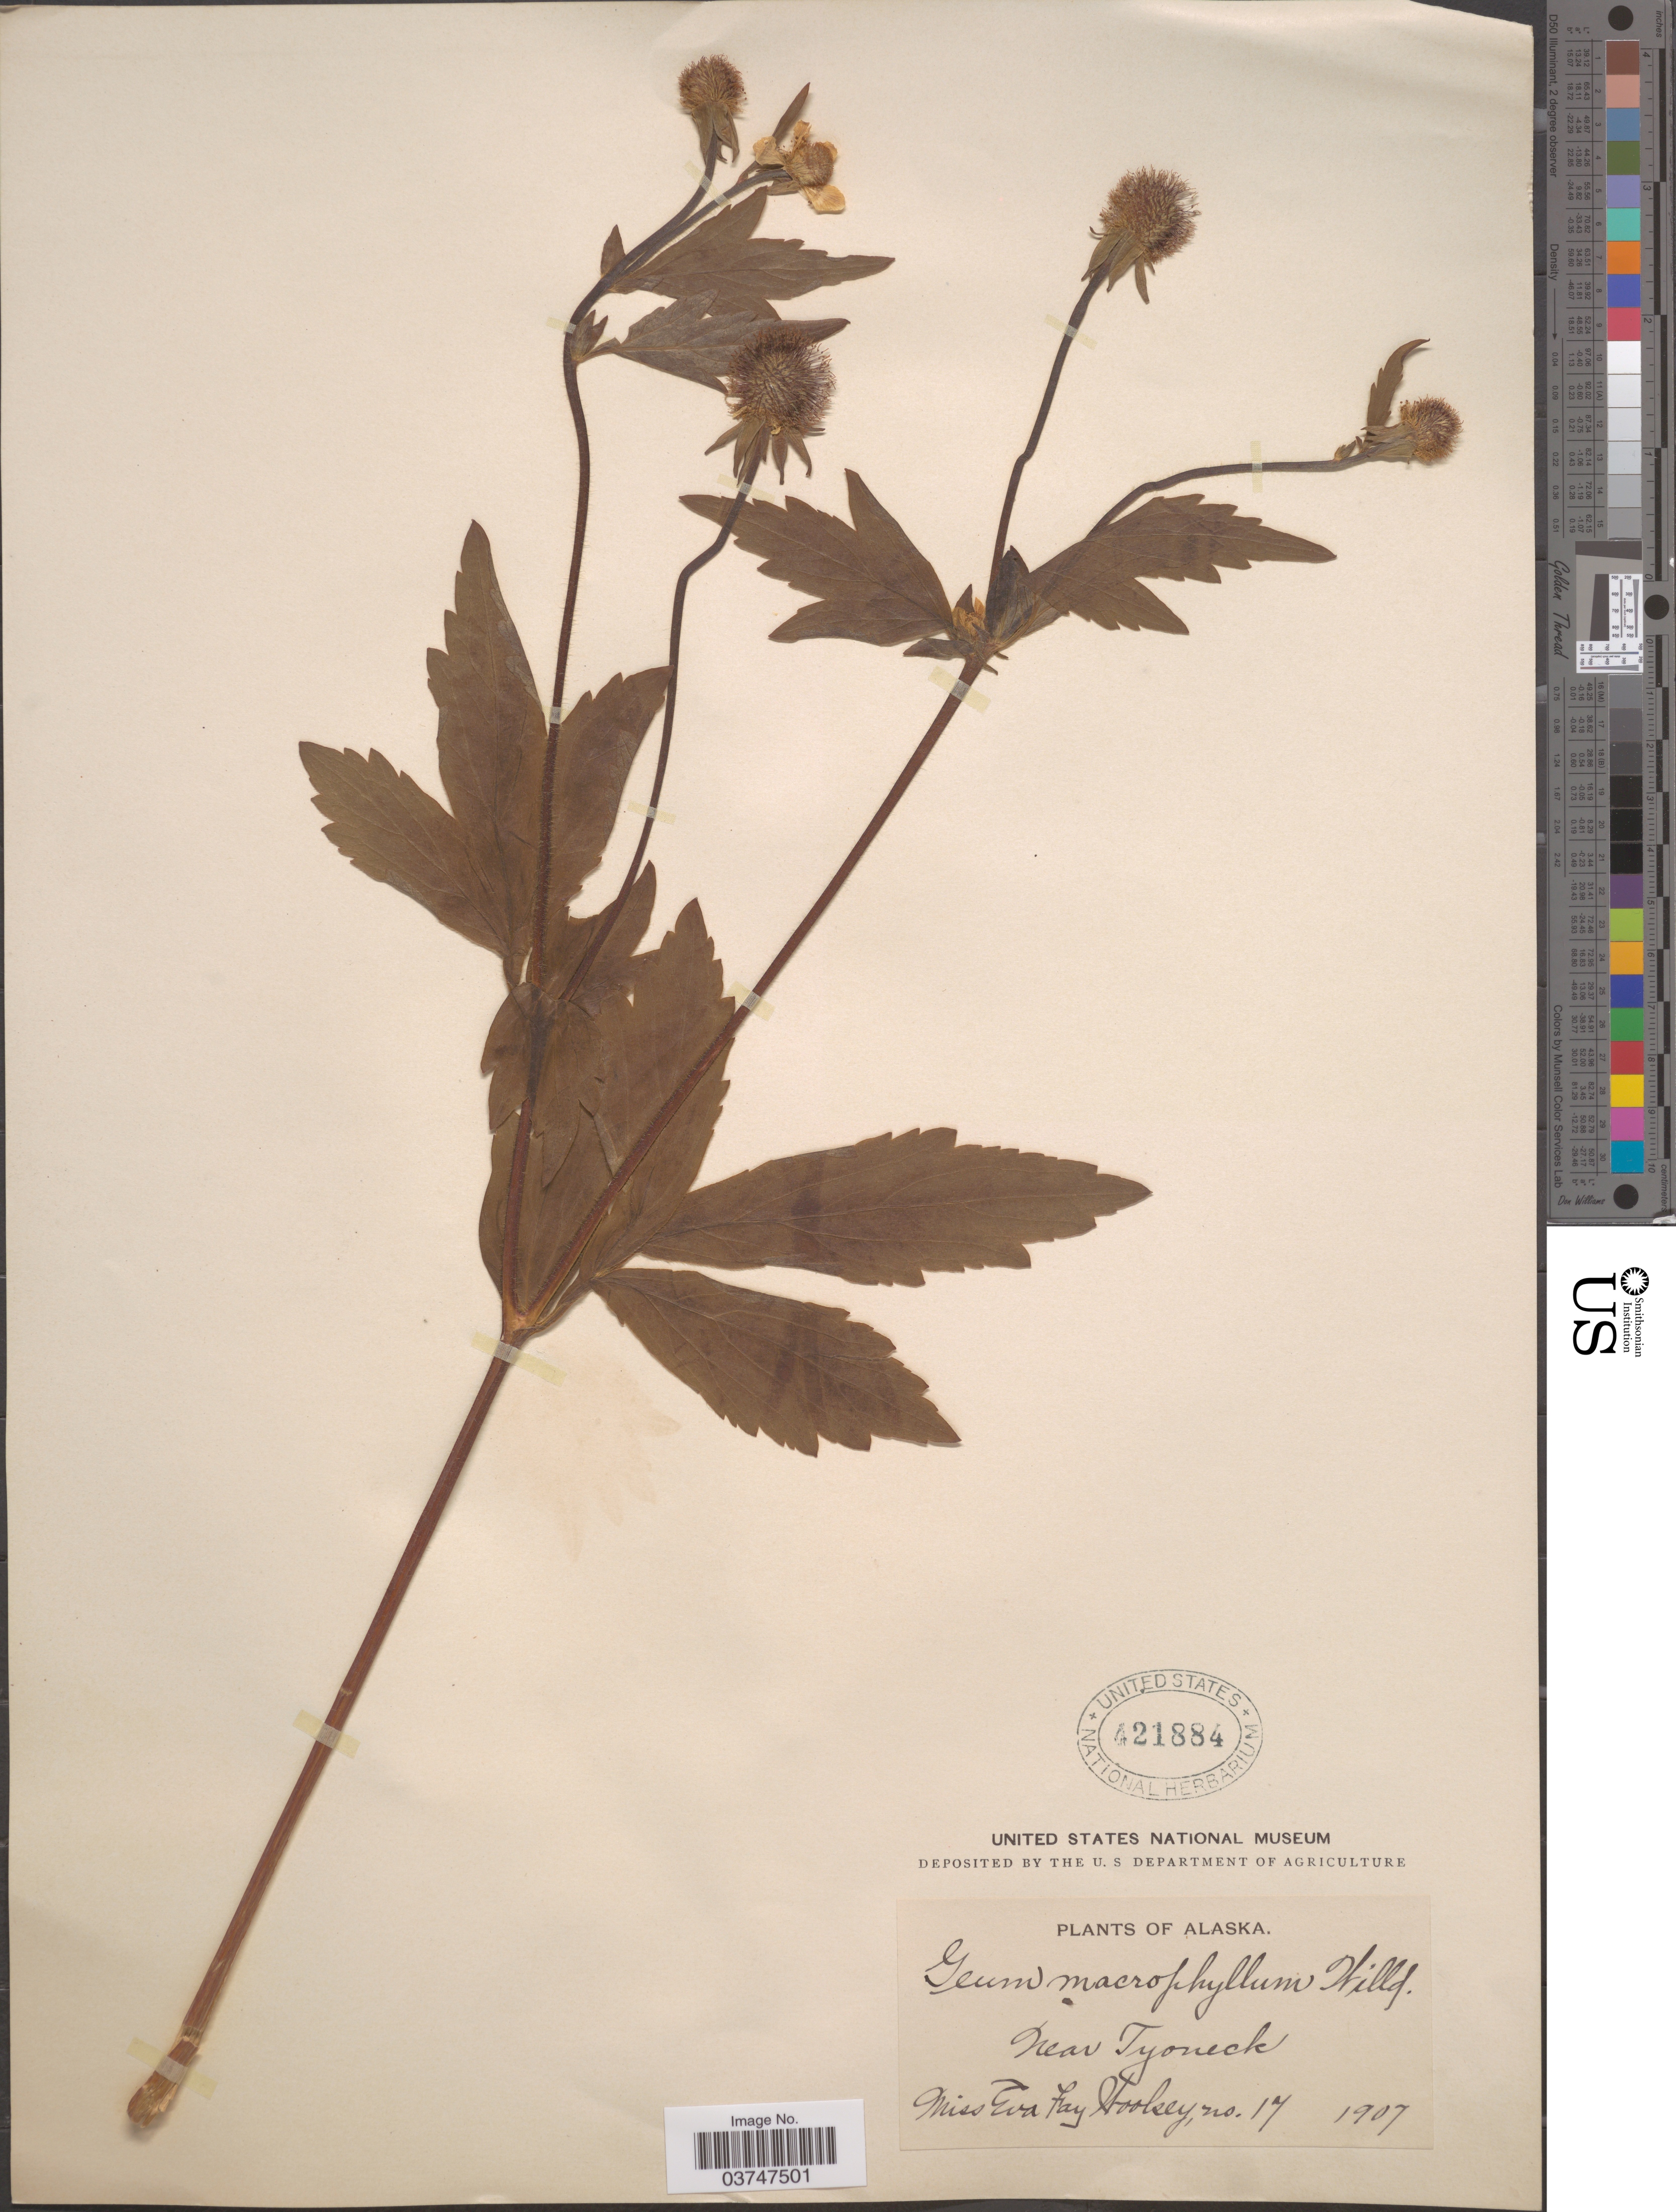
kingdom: Plantae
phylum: Tracheophyta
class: Magnoliopsida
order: Rosales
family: Rosaceae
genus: Geum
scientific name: Geum macrophyllum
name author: Willd.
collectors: E. Woolsey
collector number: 17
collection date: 1907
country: United States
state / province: Alaska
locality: Near Tyoneck.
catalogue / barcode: US 421884